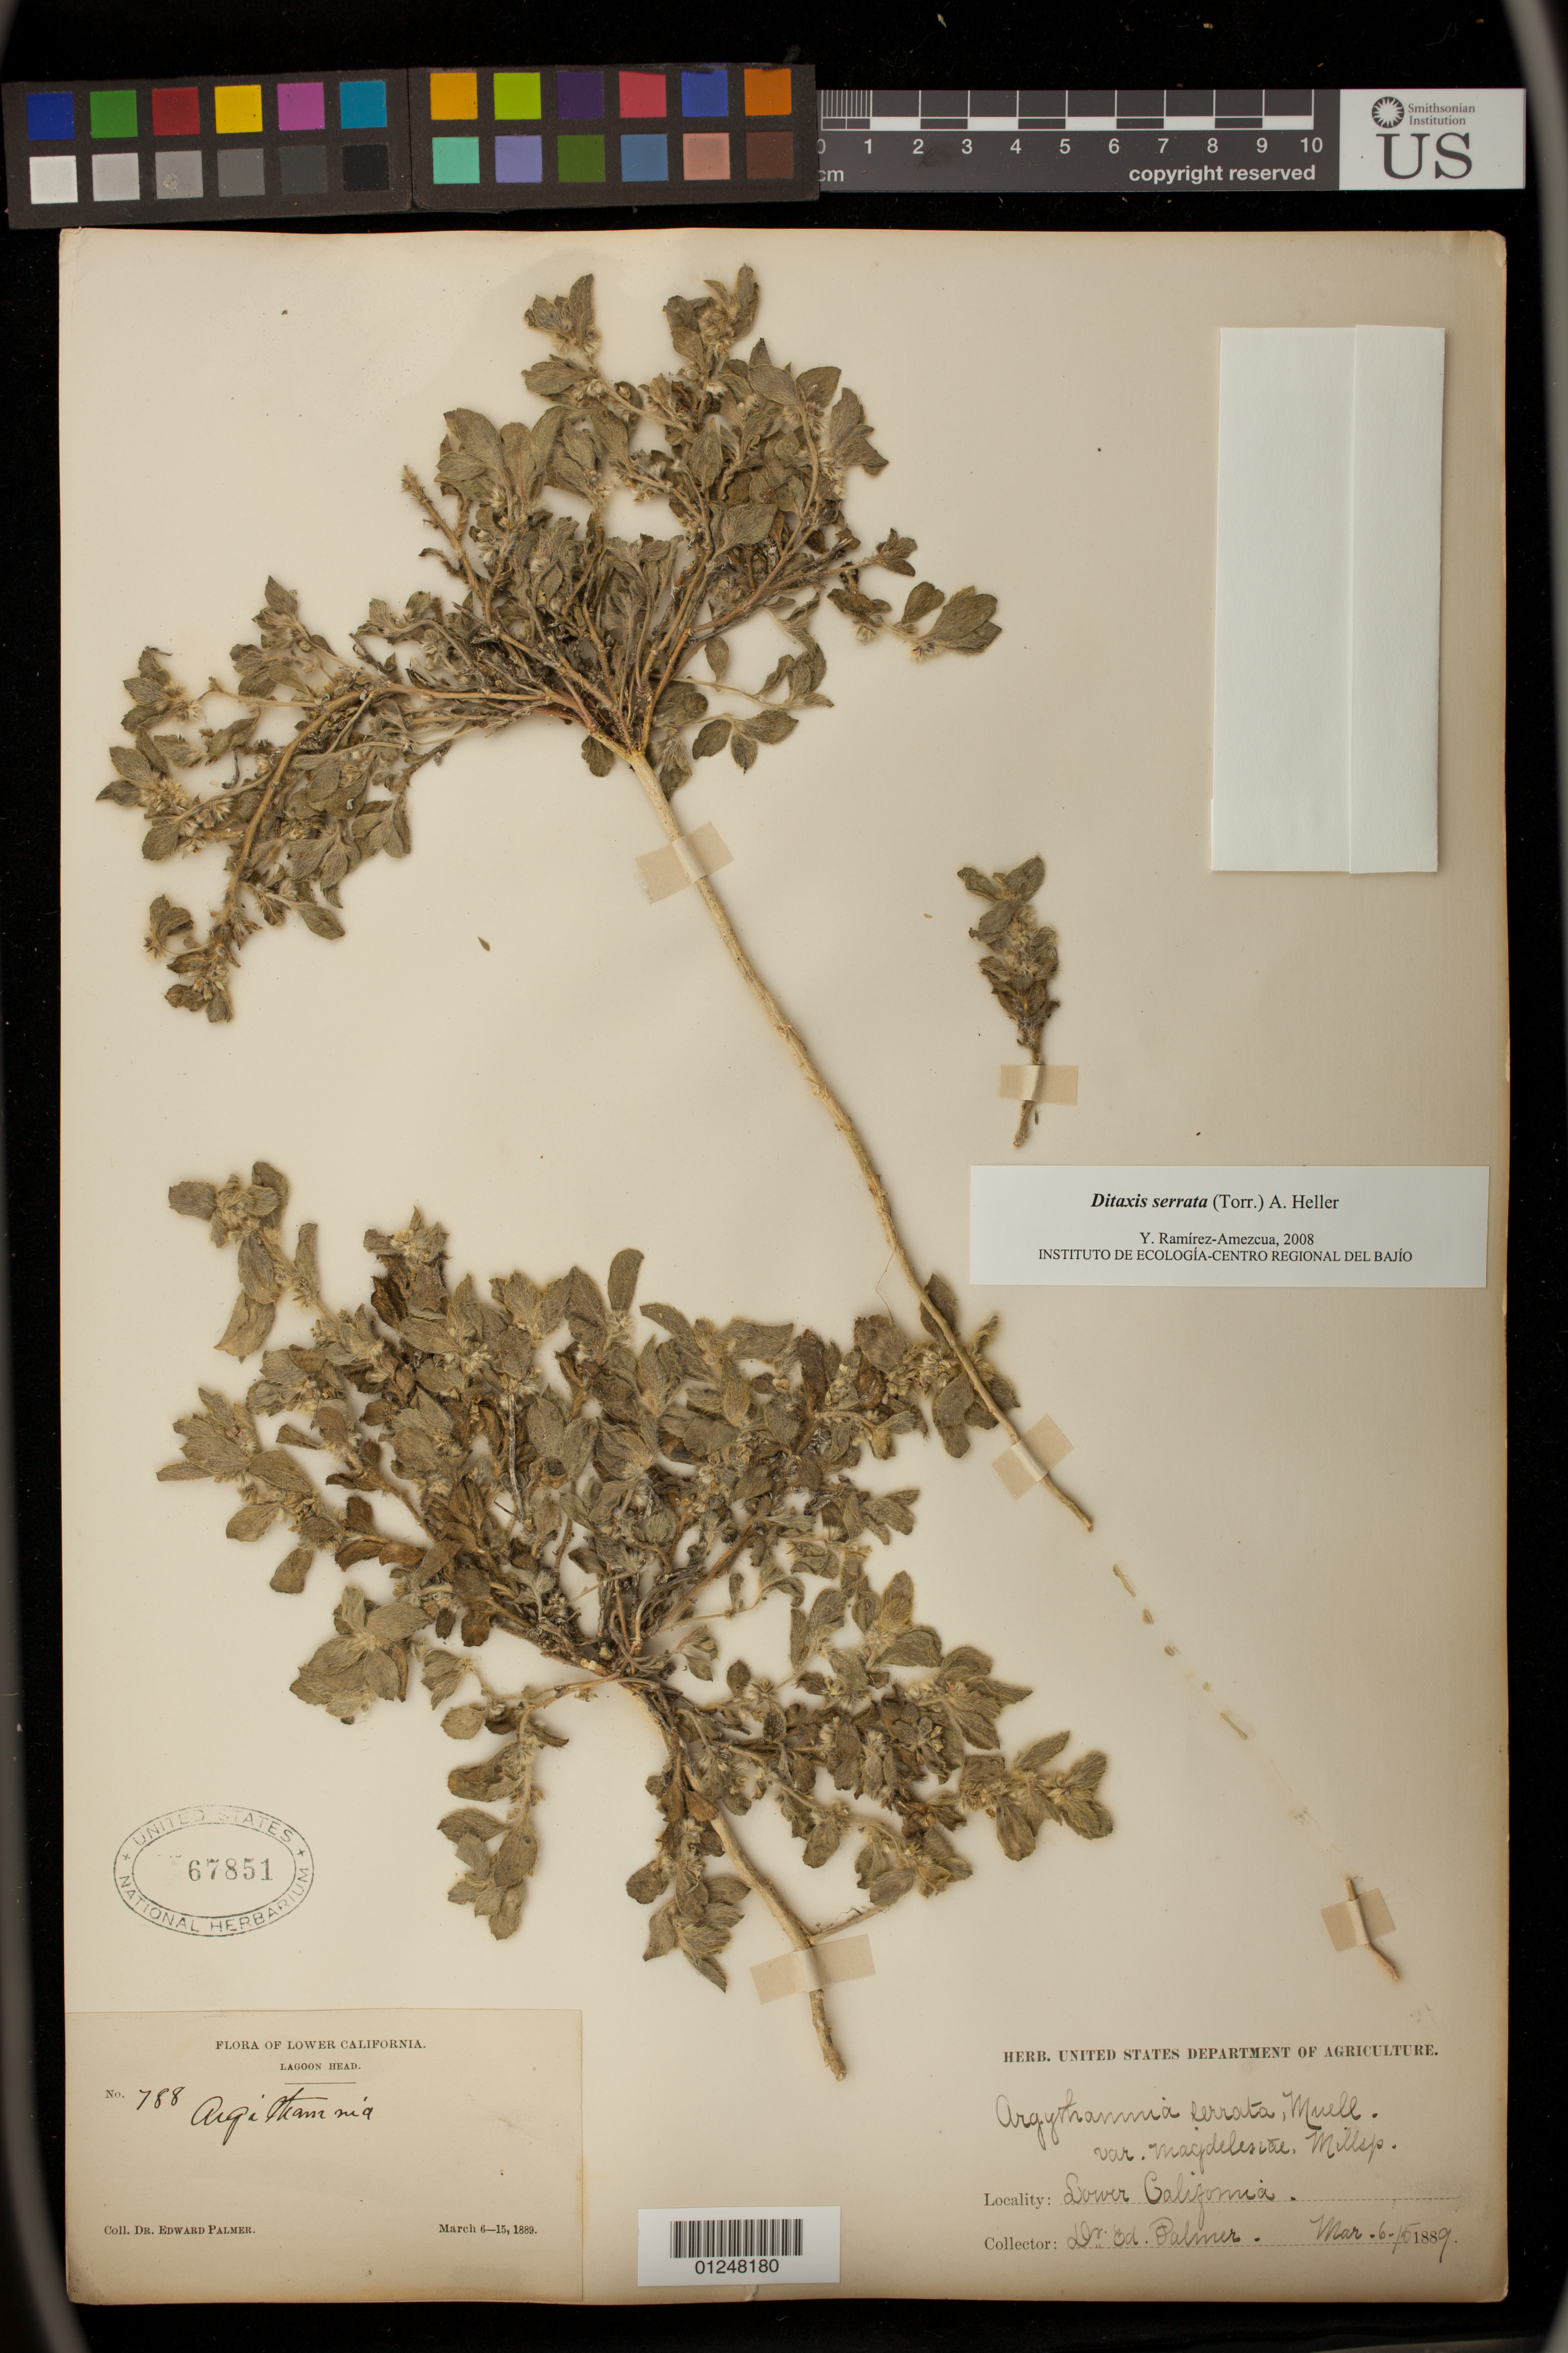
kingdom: Plantae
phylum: Tracheophyta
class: Magnoliopsida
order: Malpighiales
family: Euphorbiaceae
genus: Argythamnia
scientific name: Argythamnia serrata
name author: (Torr.) Müll. Arg.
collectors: E. Palmer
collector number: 788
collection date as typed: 06 Mar 1889 to 15 Mar 1889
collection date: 1889-03-06/1889-03-15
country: Mexico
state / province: Baja California Norte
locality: Lagoon Head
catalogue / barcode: US 67851